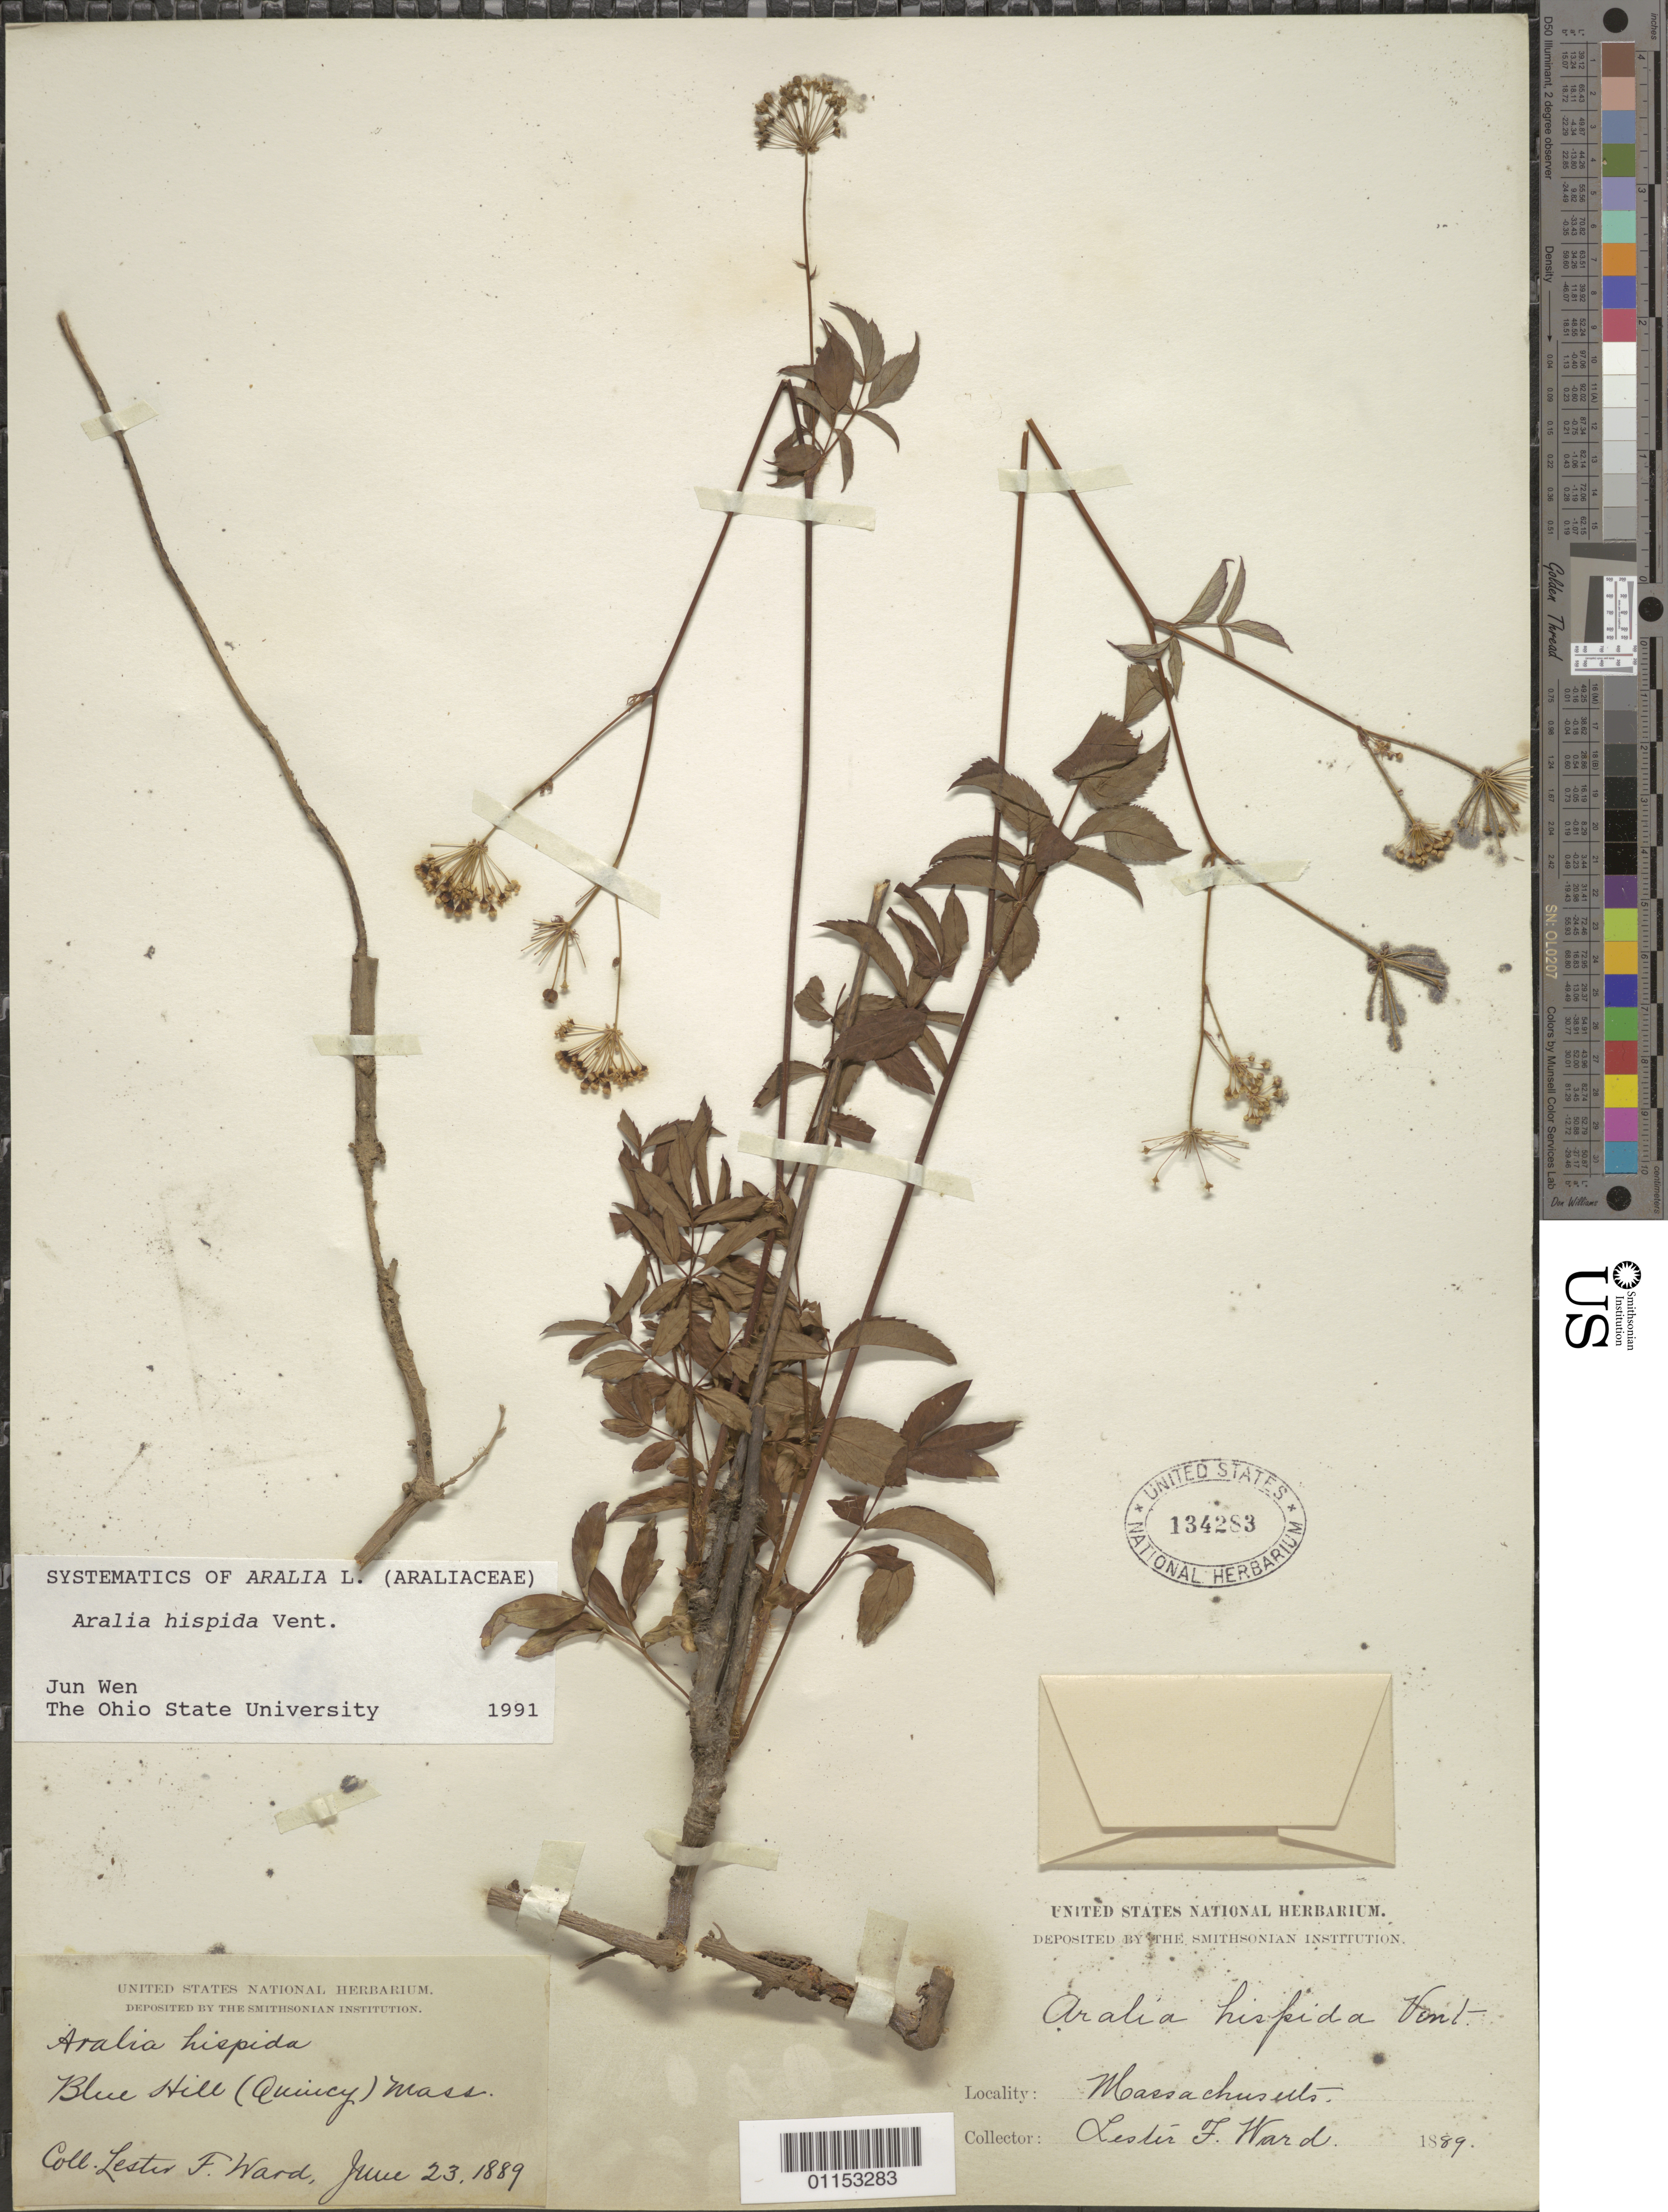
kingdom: Plantae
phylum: Tracheophyta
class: Magnoliopsida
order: Apiales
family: Araliaceae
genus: Aralia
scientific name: Aralia hispida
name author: Vent.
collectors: L. F. Ward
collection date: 1889-06-23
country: United States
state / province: Massachusetts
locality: Blue Hill.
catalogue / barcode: US 134283